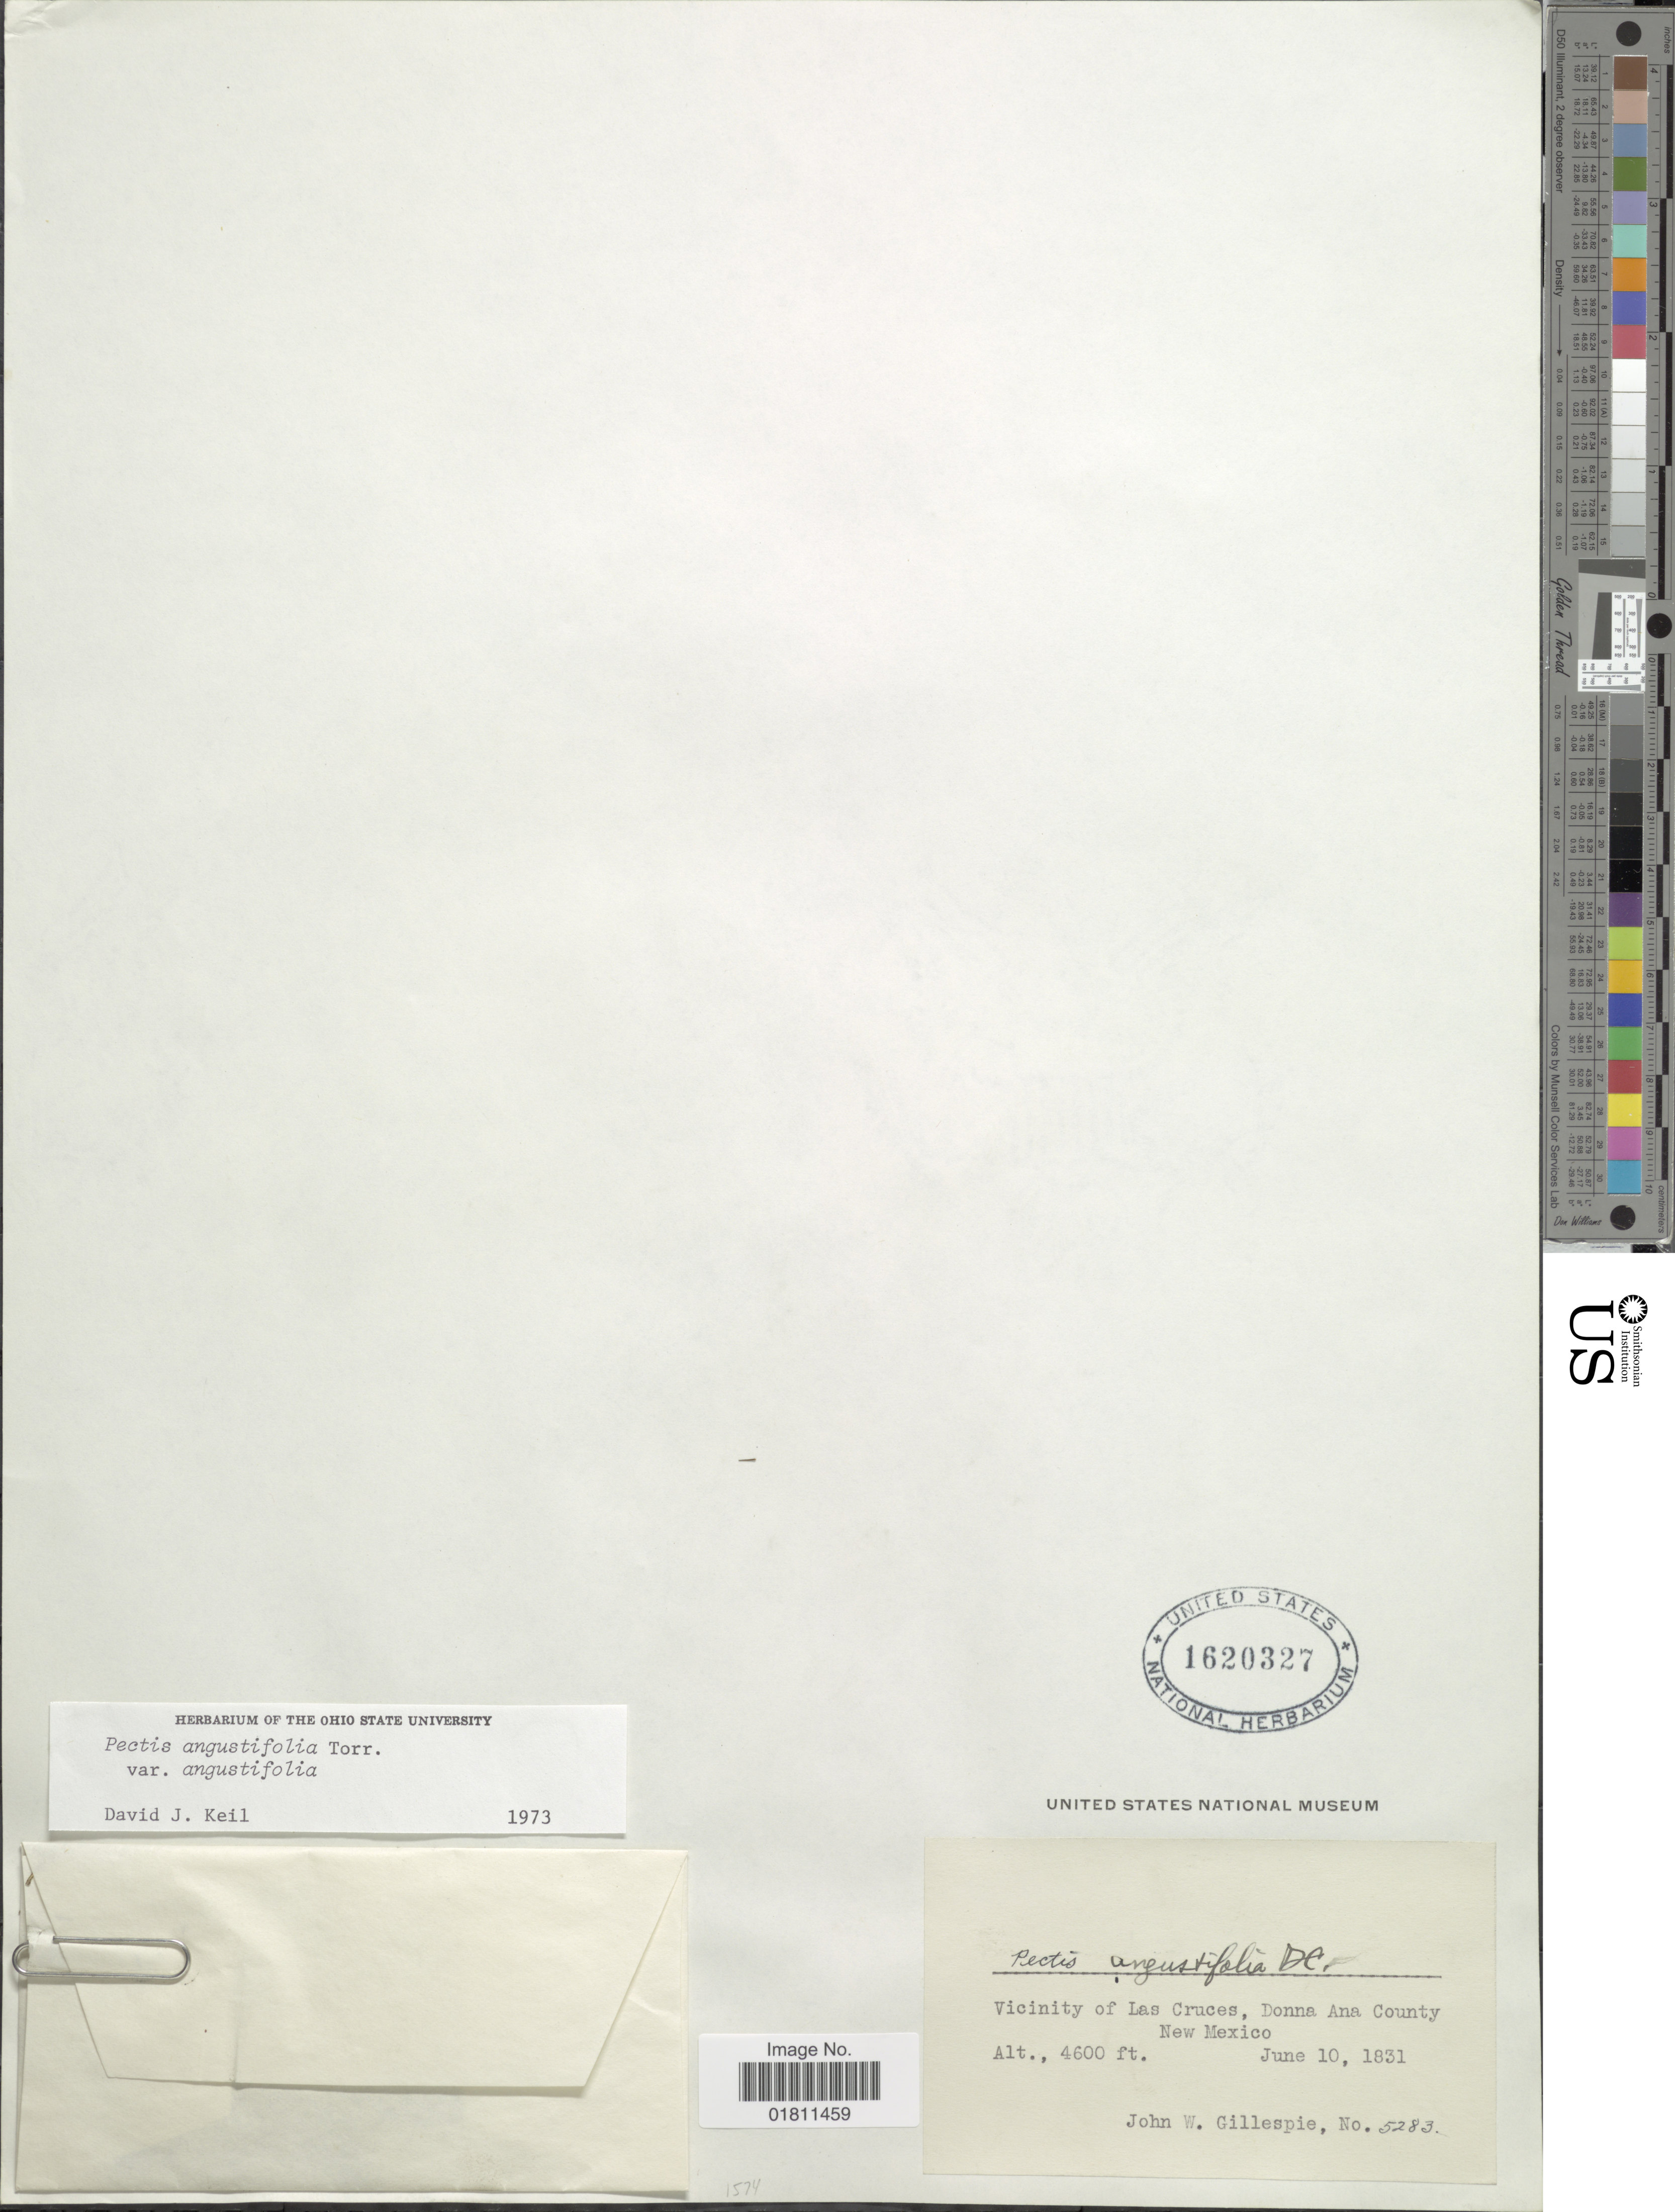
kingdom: Plantae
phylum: Tracheophyta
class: Magnoliopsida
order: Asterales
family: Asteraceae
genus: Pectis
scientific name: Pectis angustifolia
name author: Torr.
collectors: J. W. Gillespie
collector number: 5283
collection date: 1831-06-10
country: United States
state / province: New Mexico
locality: Vicinity of Las Cruces, Donna Ana County New Mexico.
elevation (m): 1402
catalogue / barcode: US 1620327